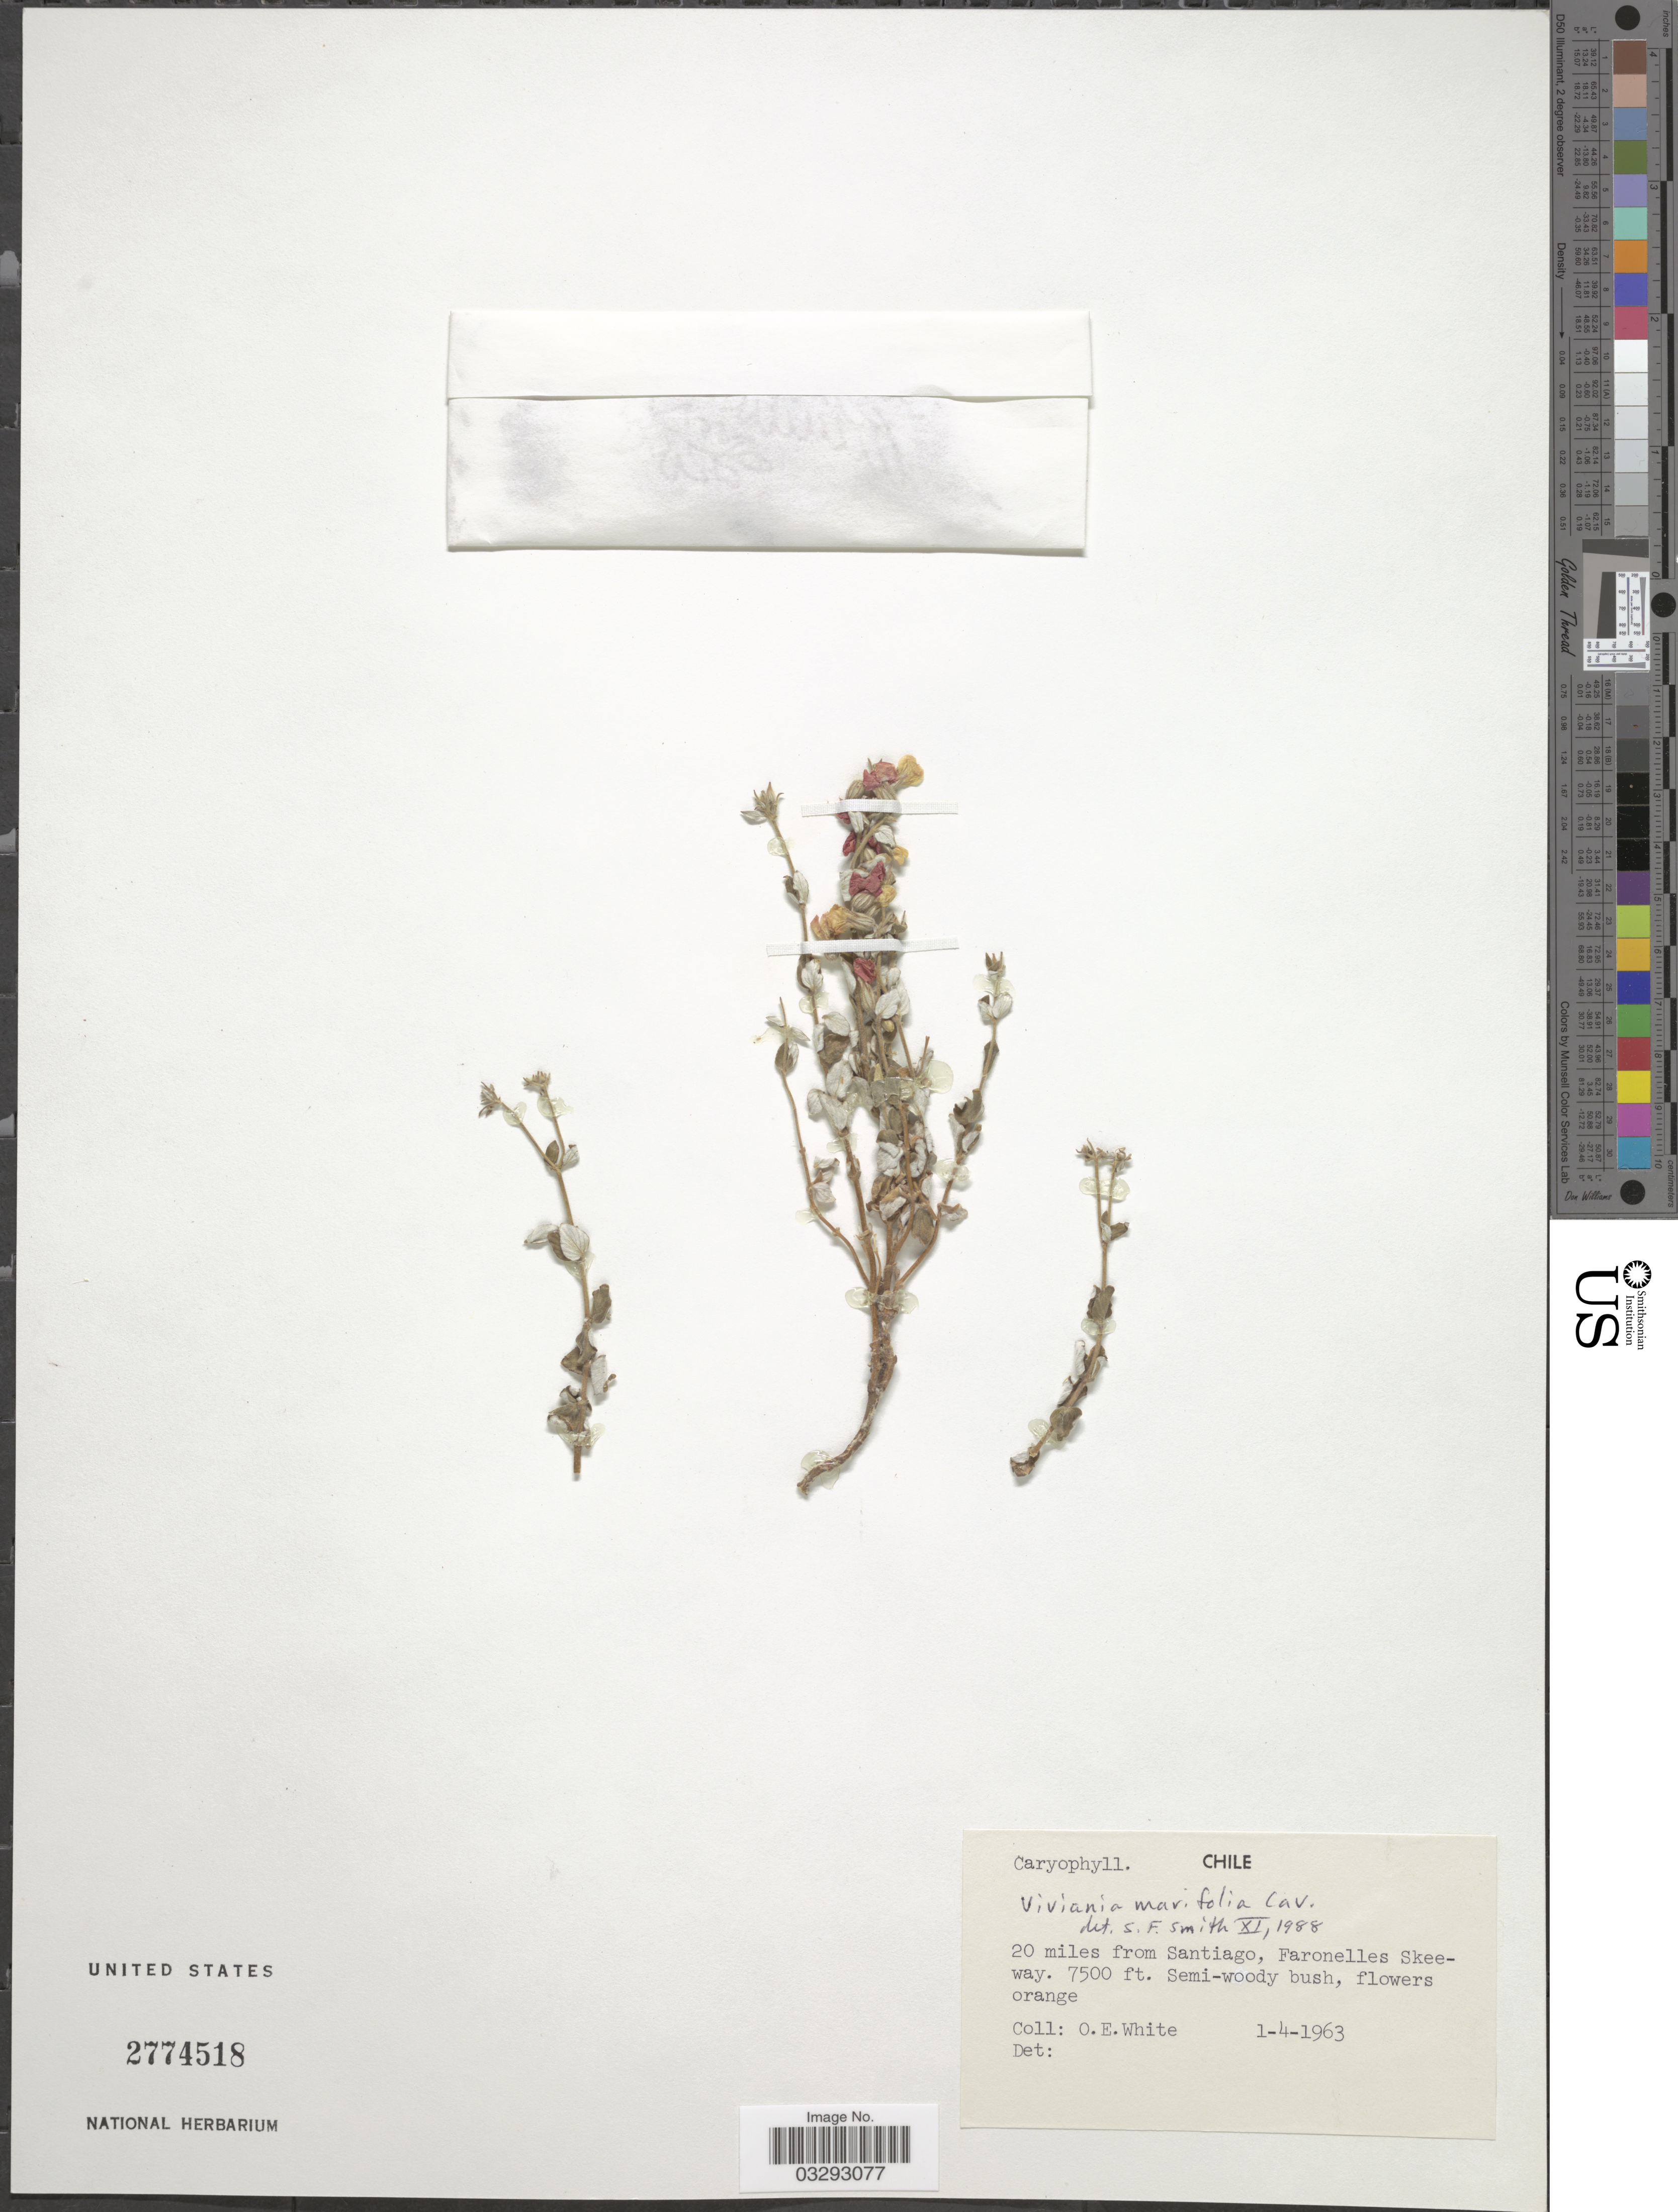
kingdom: Plantae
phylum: Tracheophyta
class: Magnoliopsida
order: Geraniales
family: Vivianiaceae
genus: Viviania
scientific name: Viviania marifolia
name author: Cav.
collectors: O. E. White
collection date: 1963-04-01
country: Chile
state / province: Región Metropolitana (RM)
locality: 20 miles from Santiago, Faronelles Skeeway.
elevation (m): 2286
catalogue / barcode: US 2774518